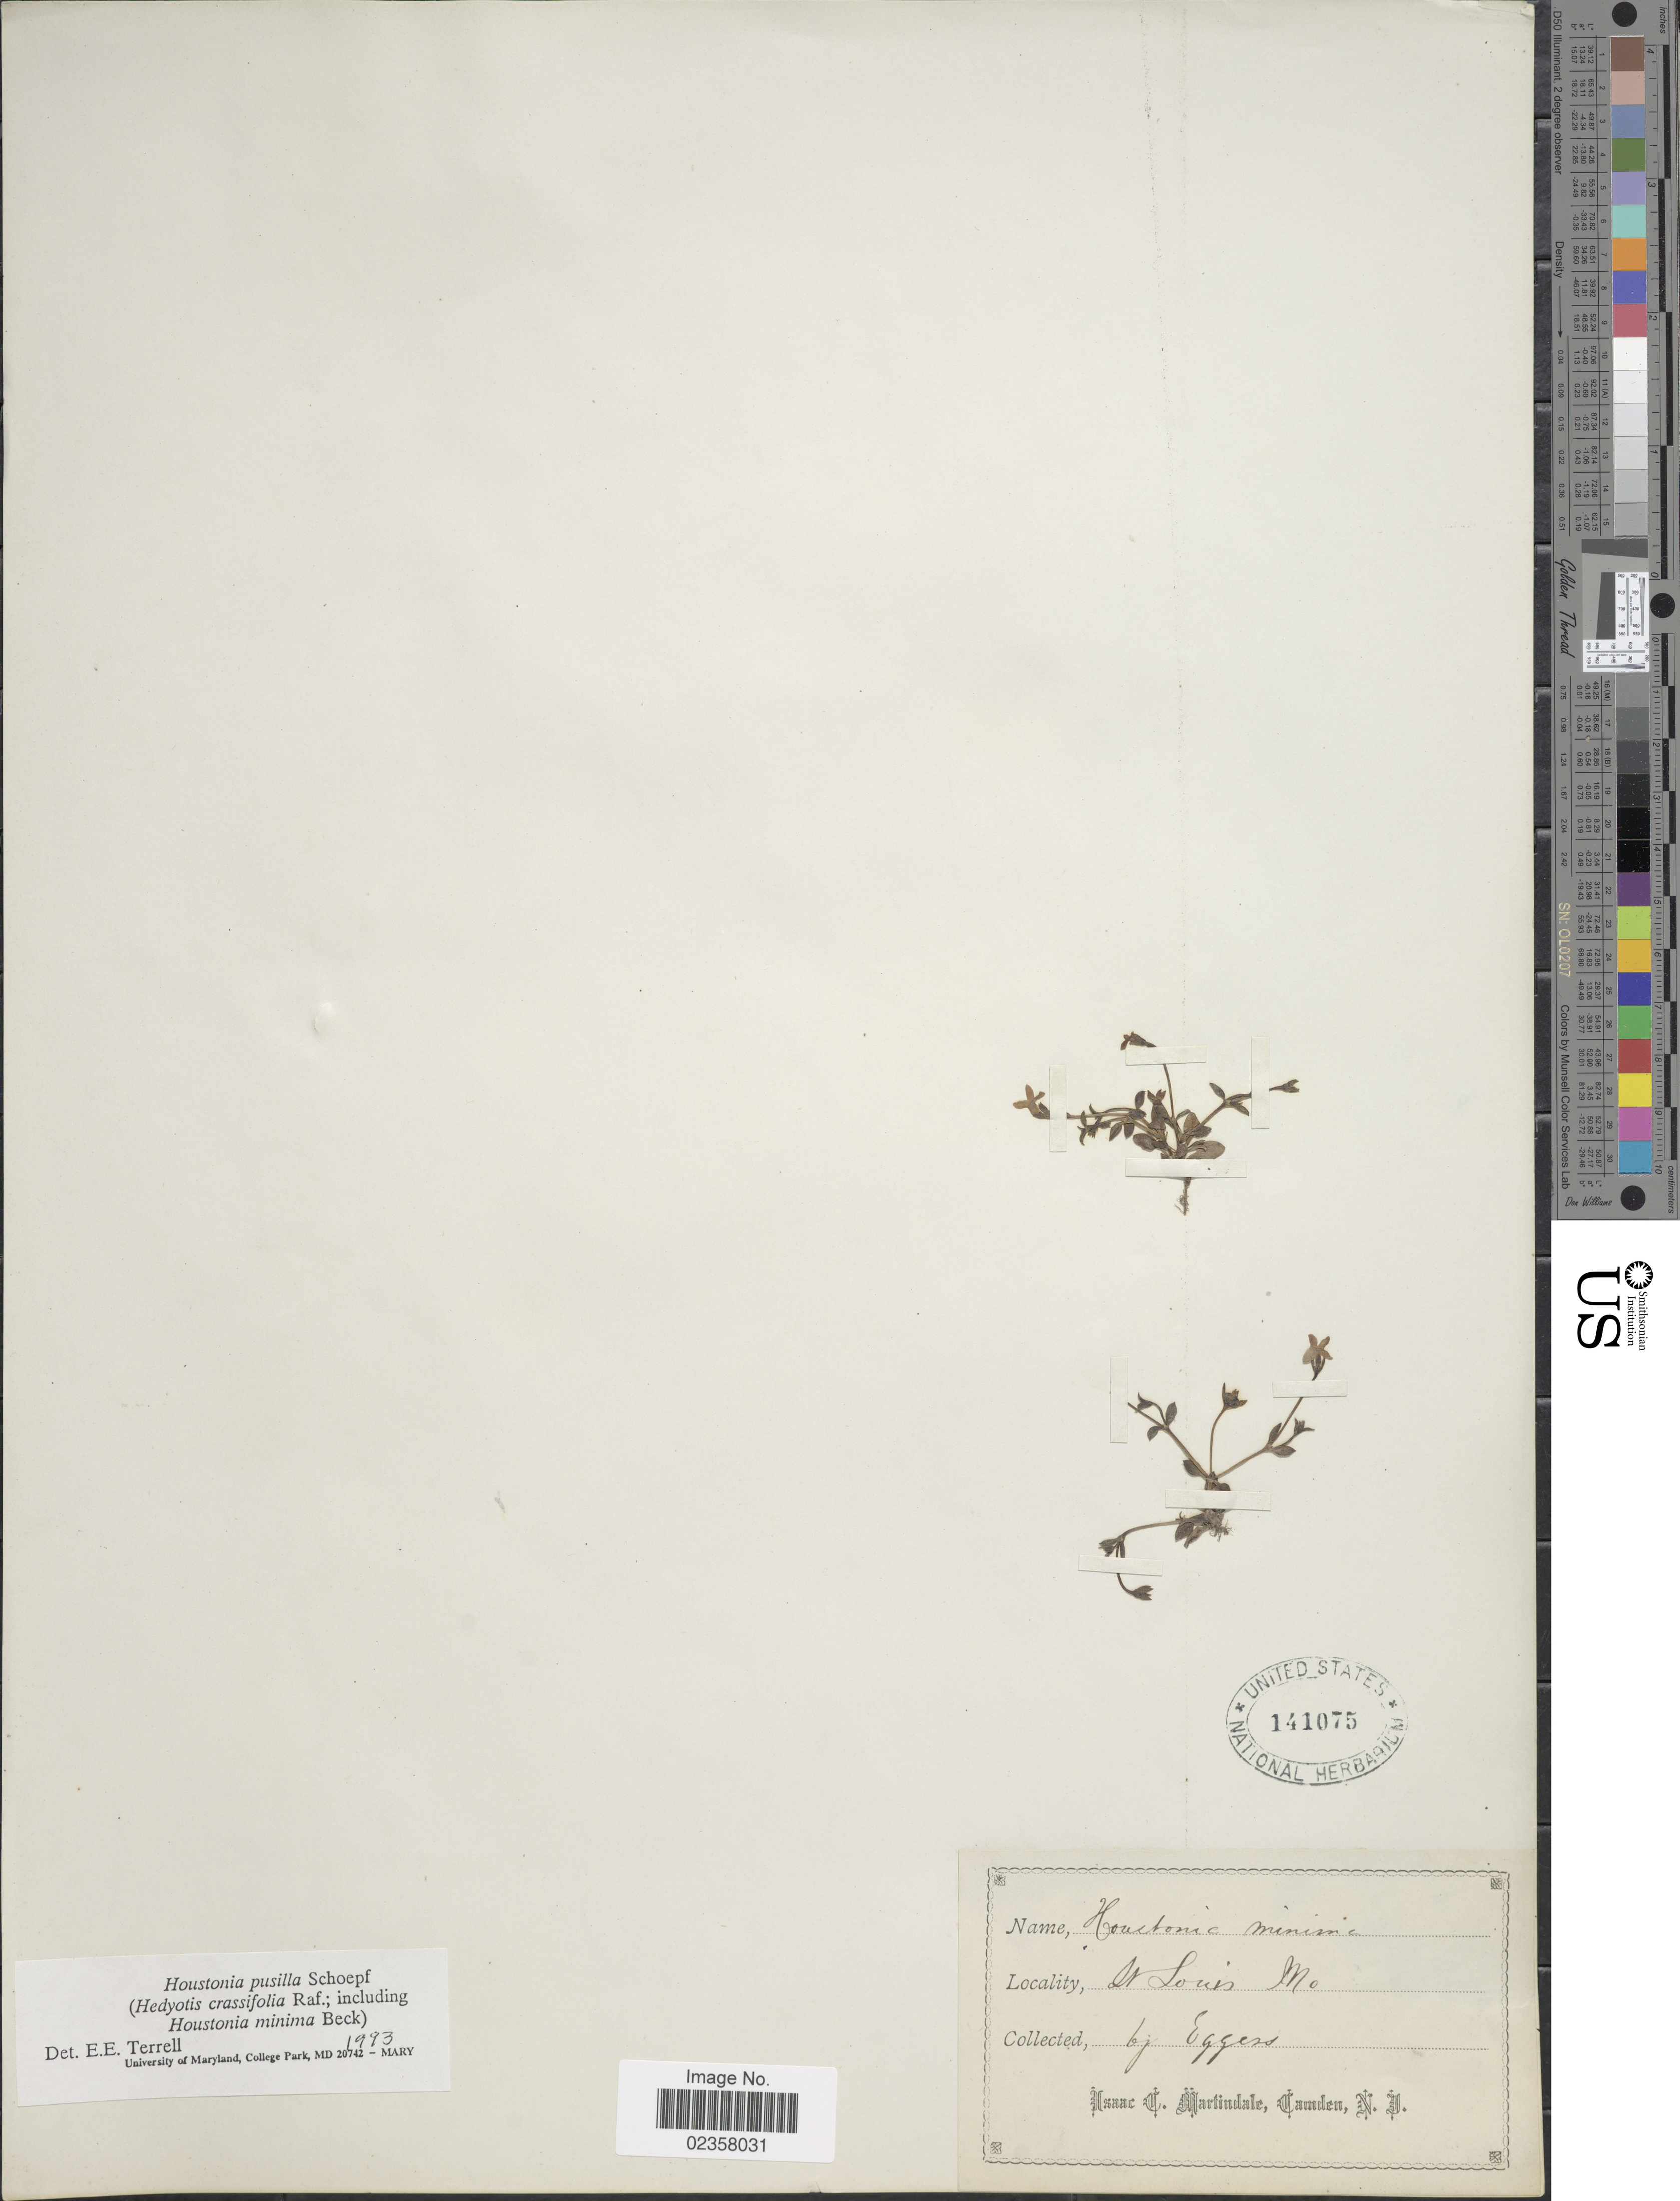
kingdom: Plantae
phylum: Tracheophyta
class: Magnoliopsida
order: Gentianales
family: Rubiaceae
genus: Houstonia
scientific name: Houstonia pusilla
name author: Schoepf.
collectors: -. Eggers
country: United States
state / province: Missouri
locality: St. Louis.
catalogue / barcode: US 141075